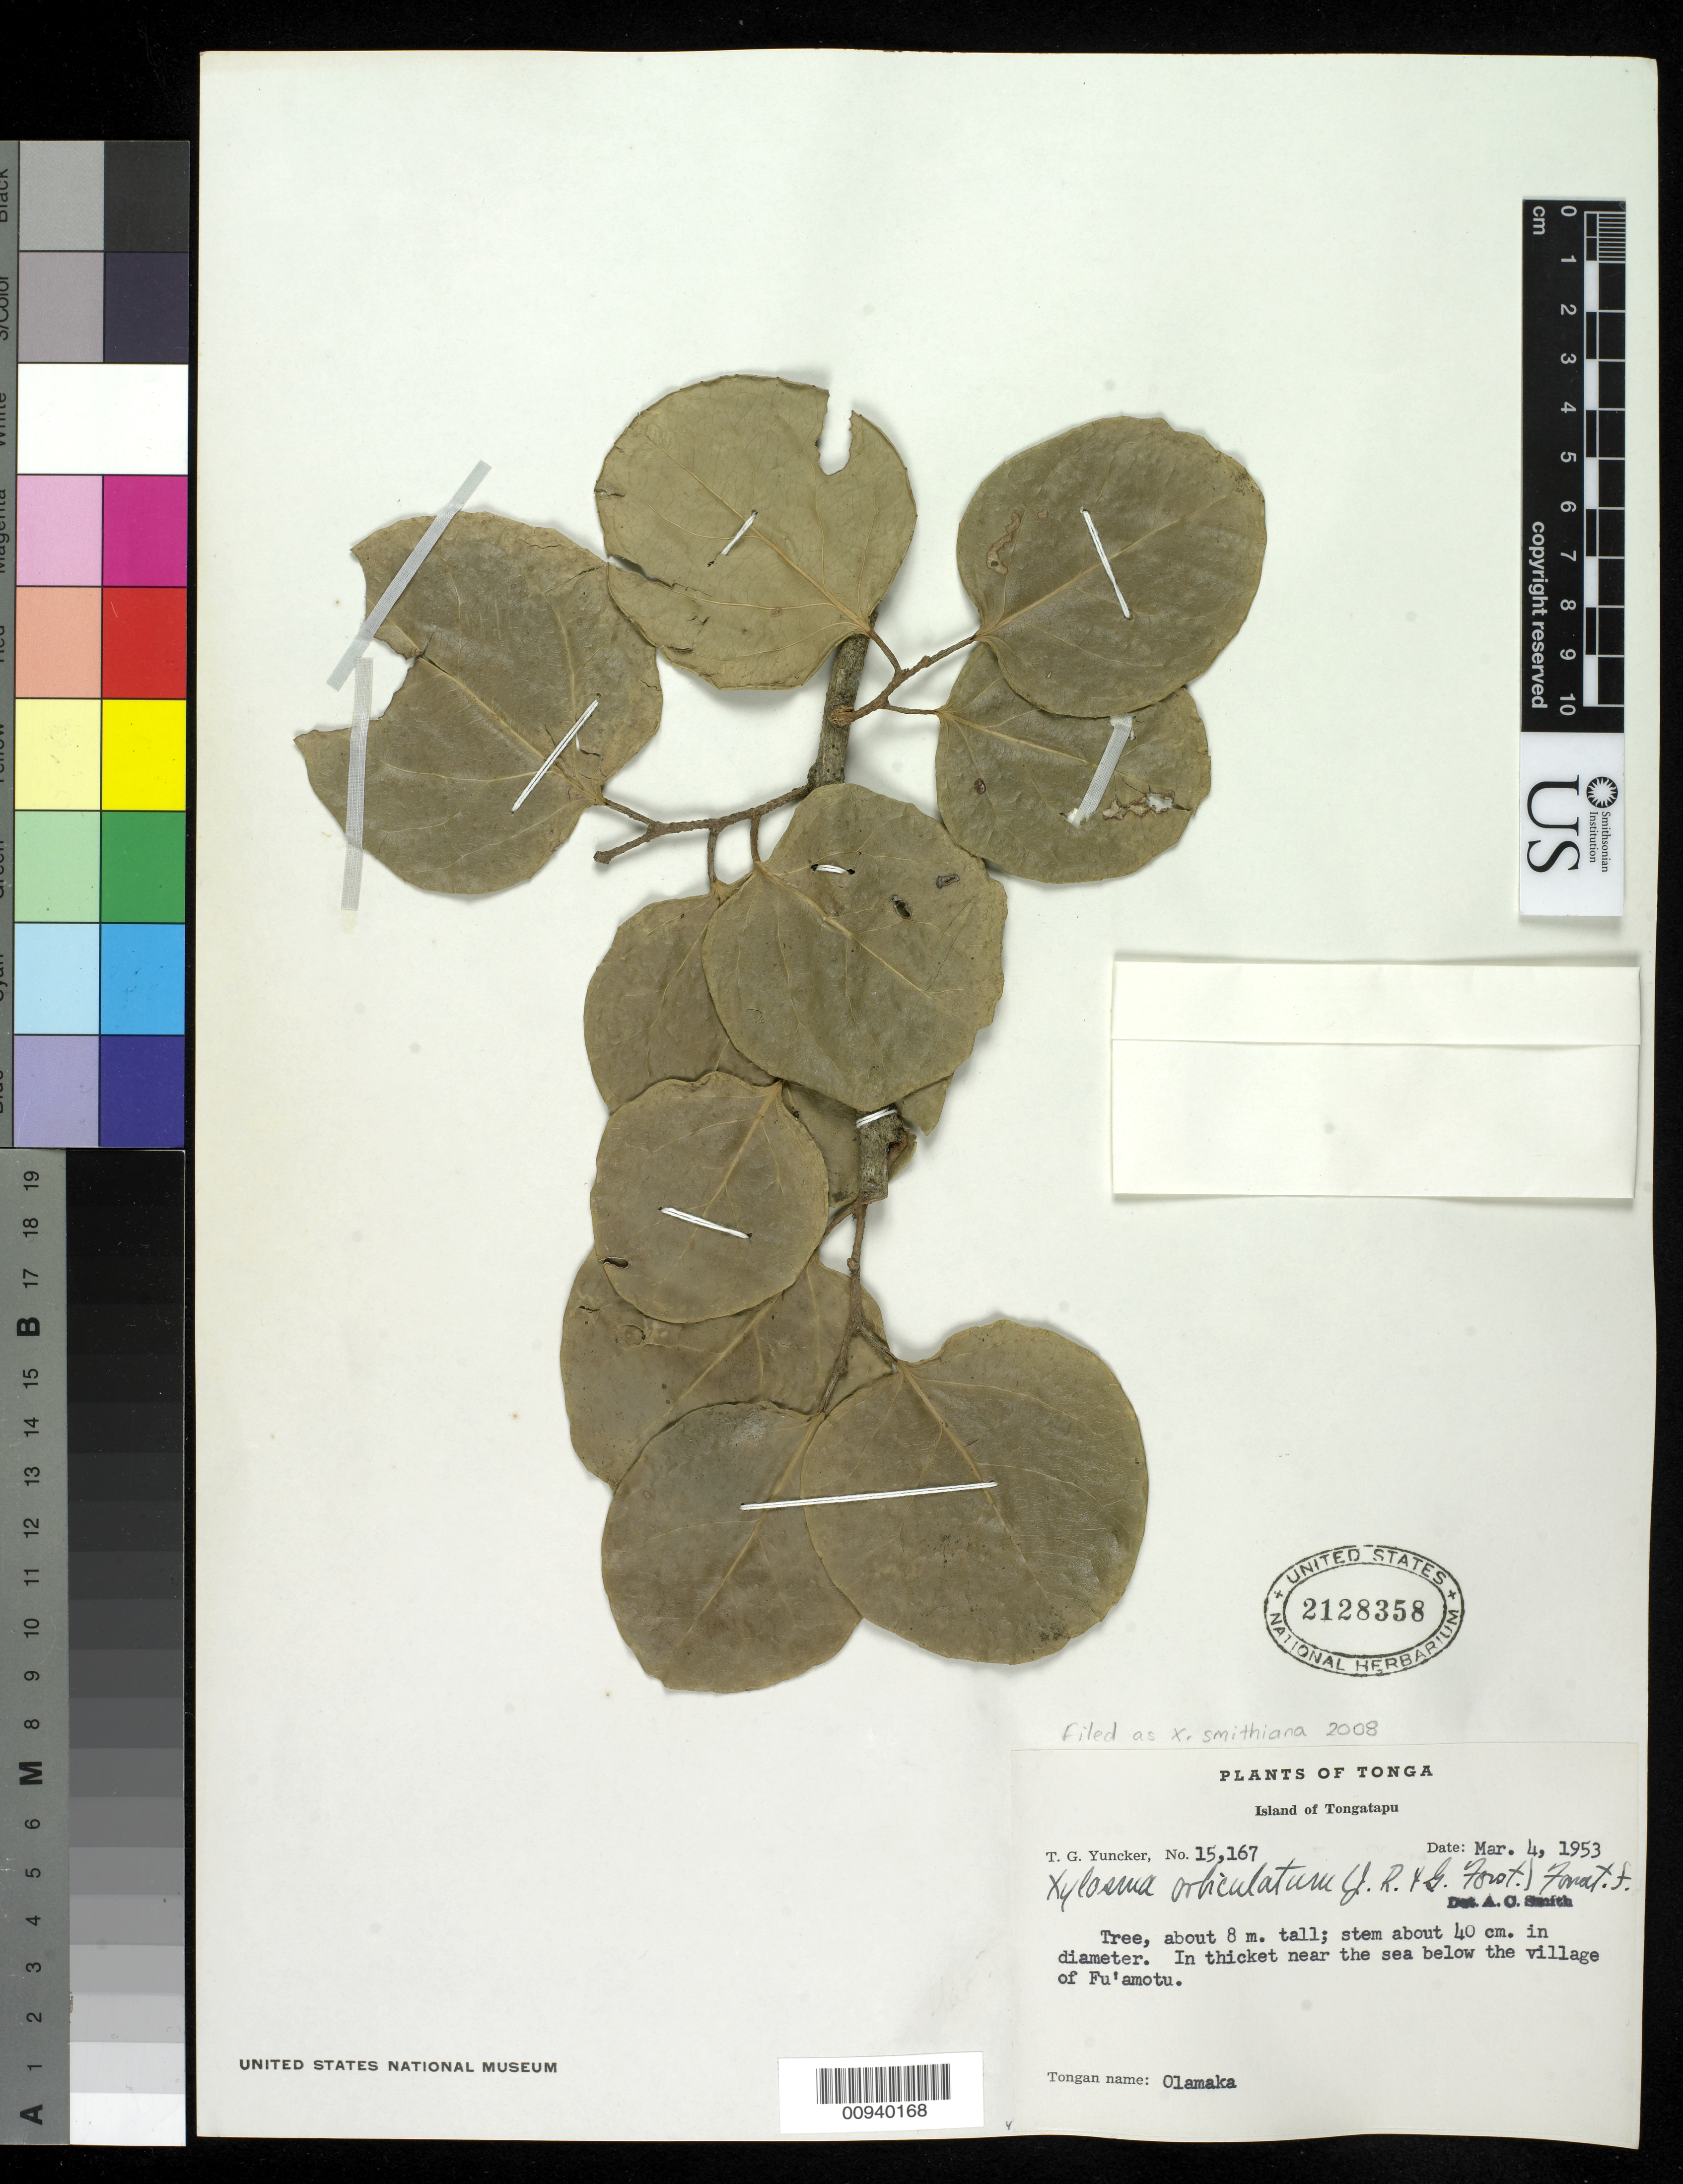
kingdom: Plantae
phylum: Tracheophyta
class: Magnoliopsida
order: Malpighiales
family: Salicaceae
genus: Xylosma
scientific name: Xylosma smithiana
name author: Fosberg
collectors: T. G. Yuncker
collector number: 15167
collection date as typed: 04 Mar 1953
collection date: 1953-03-04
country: Tonga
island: Tongatapu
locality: In thicket near the sea below the village of Fu'amotu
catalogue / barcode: US 2128358